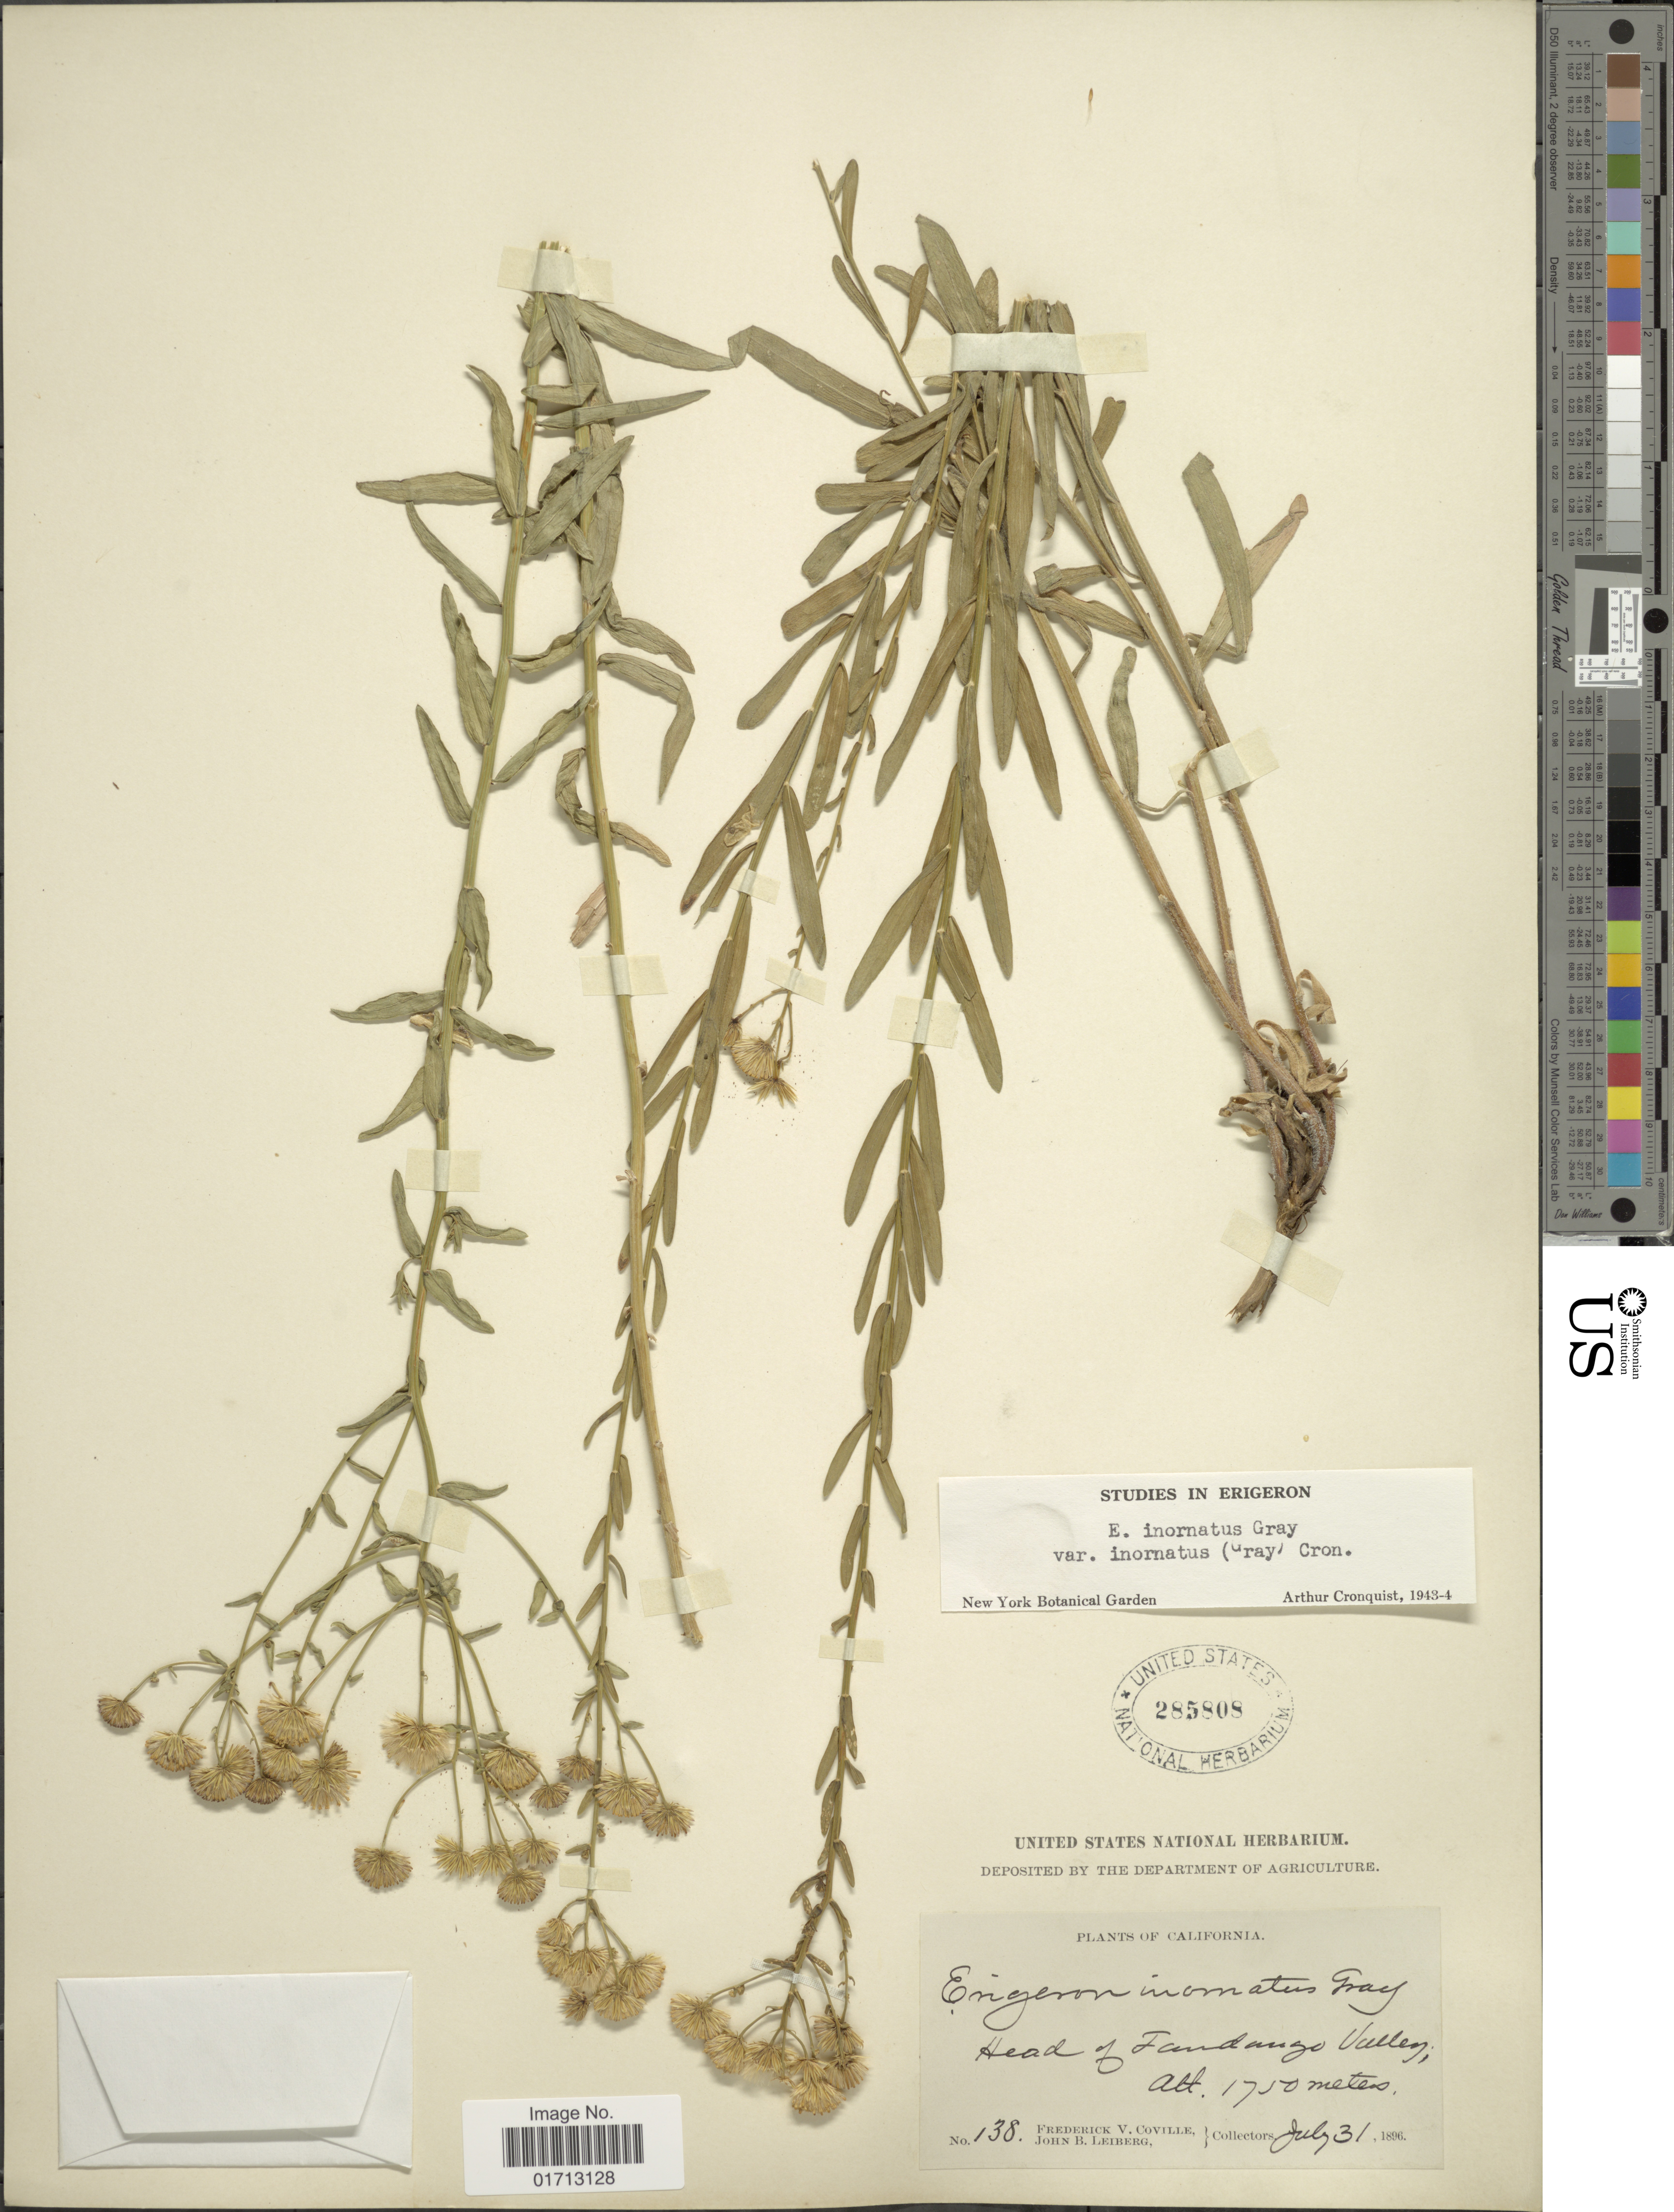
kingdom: Plantae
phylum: Tracheophyta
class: Magnoliopsida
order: Asterales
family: Asteraceae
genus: Erigeron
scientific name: Erigeron inornatus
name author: (A. Gray) A. Gray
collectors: F. V. Coville & J. B. Leiberg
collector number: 138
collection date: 1896-07-31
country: United States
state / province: California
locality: Head of Fandango Valley.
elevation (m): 1750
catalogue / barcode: US 285808